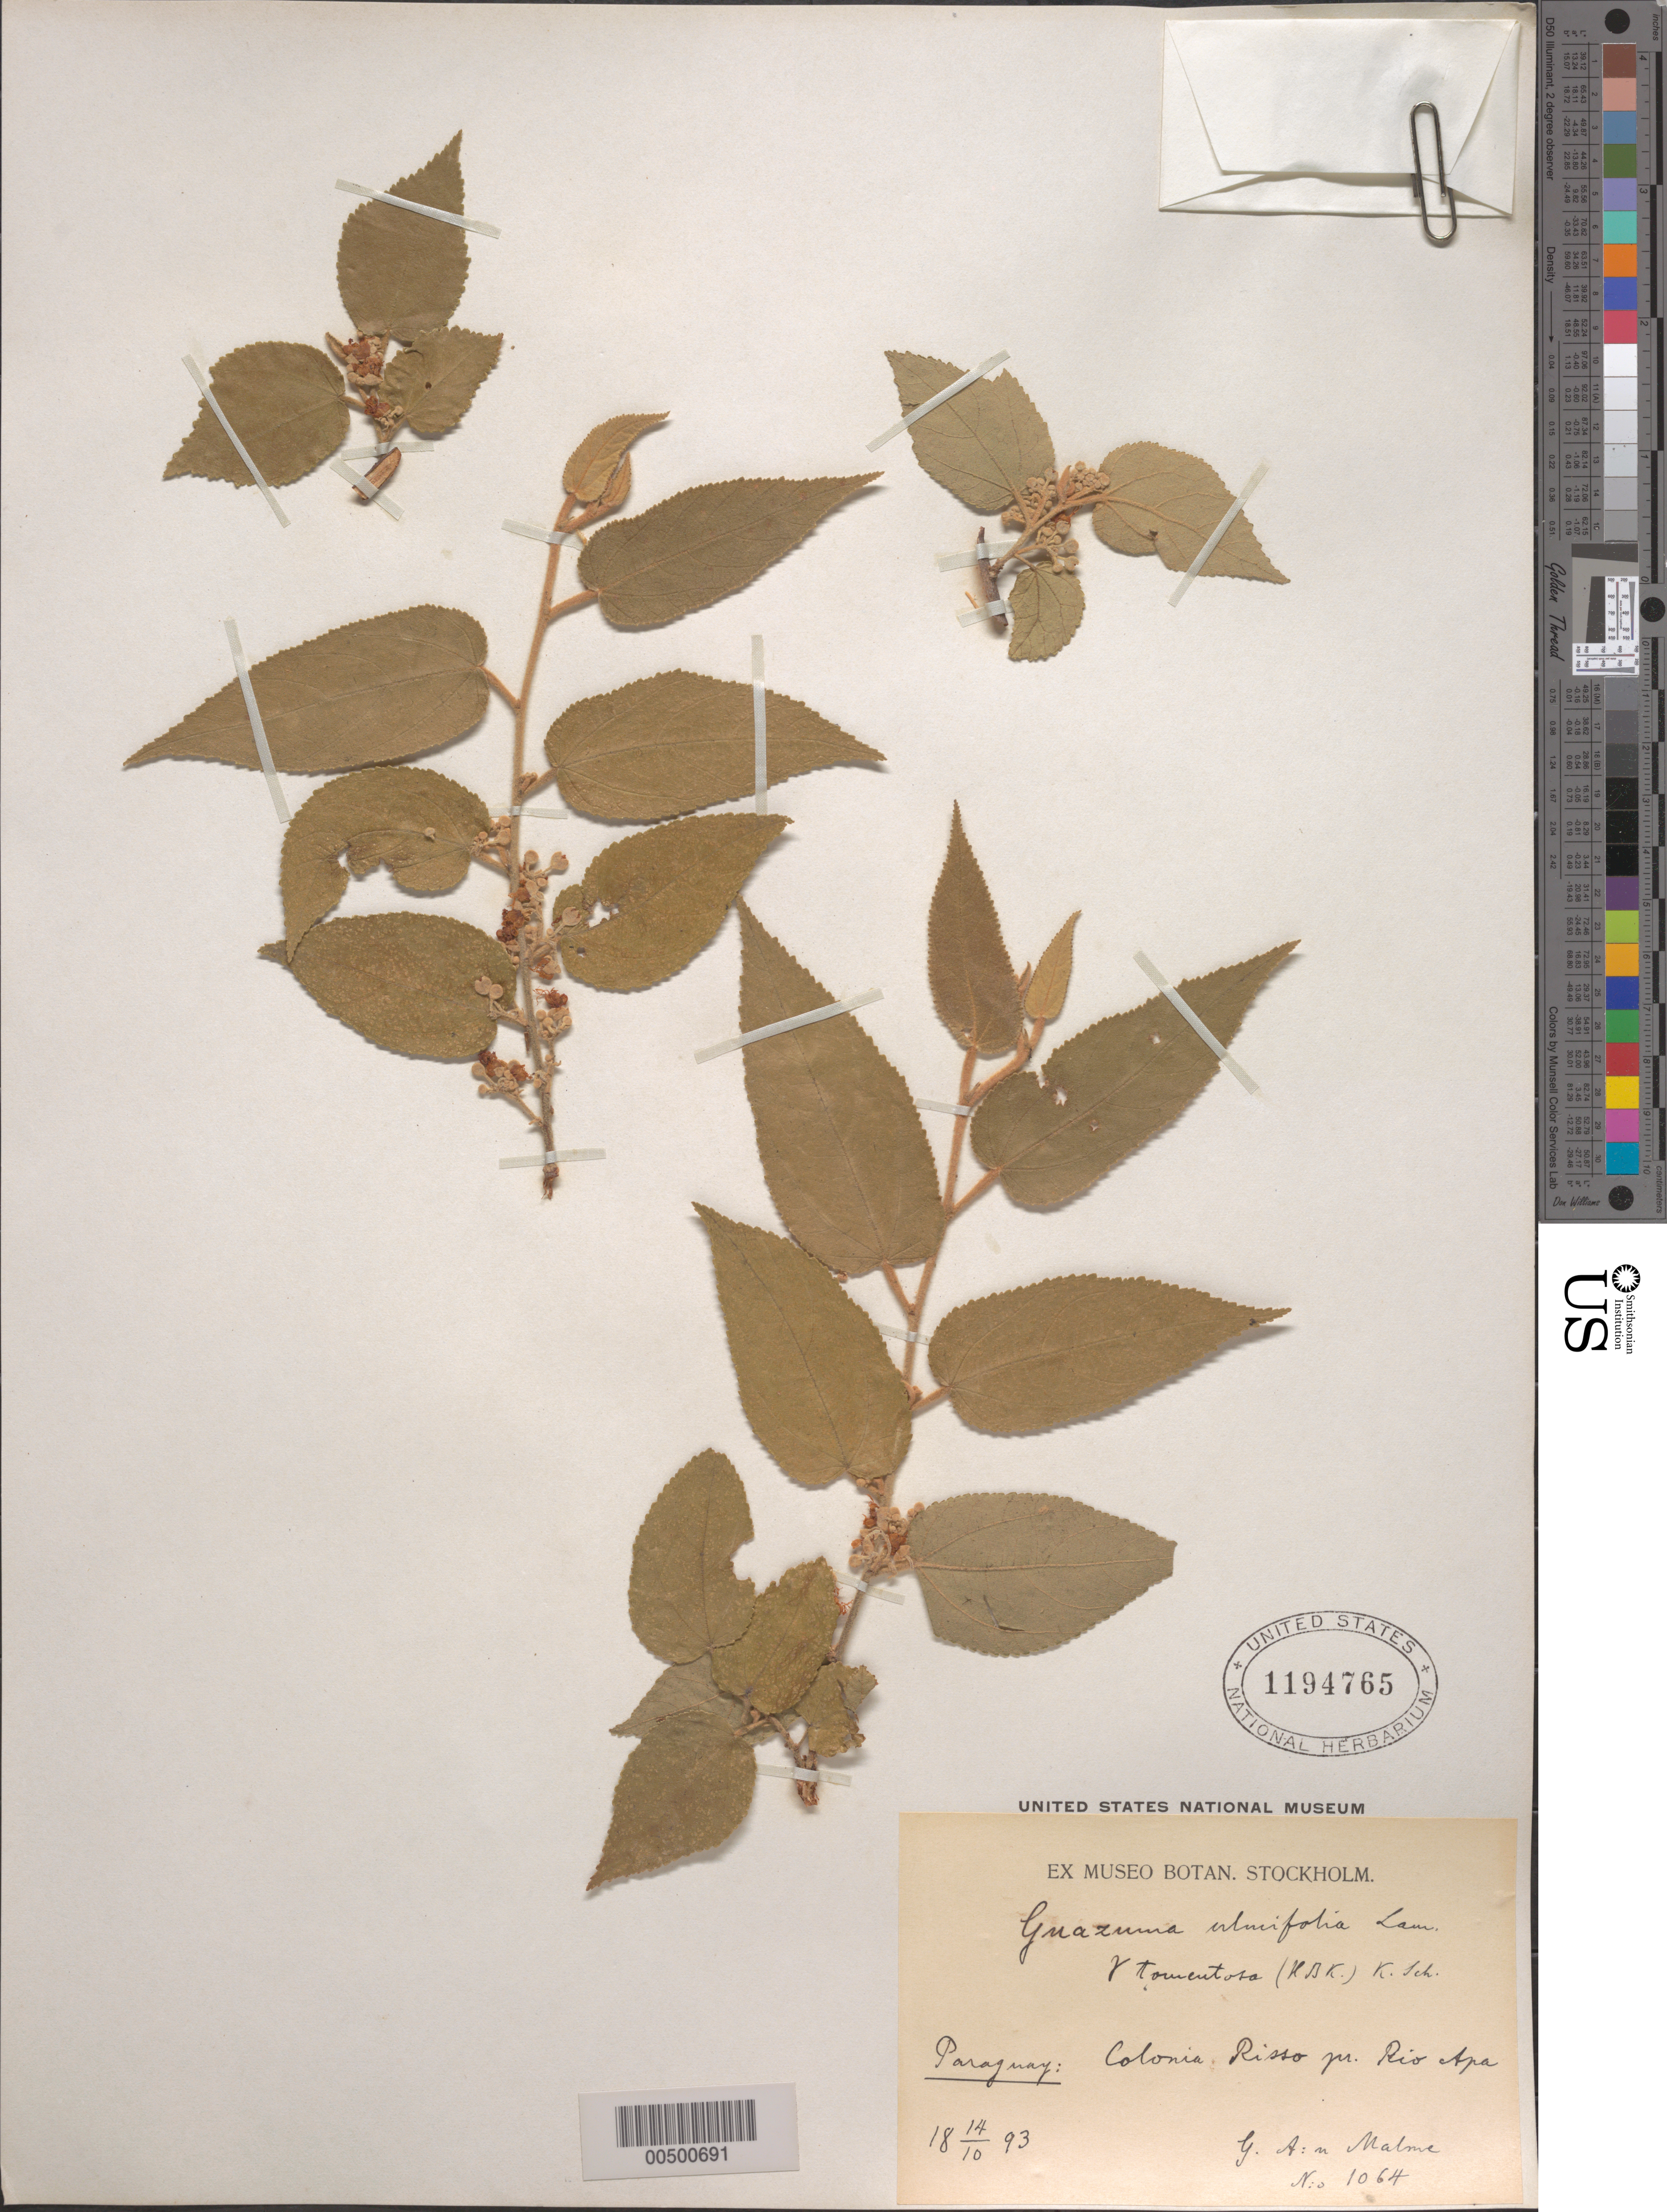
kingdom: Plantae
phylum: Tracheophyta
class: Magnoliopsida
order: Malvales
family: Malvaceae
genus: Guazuma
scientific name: Guazuma ulmifolia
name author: Lam.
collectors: G. O. A. Malme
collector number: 1064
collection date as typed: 14 Oct 1893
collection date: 1893-10-14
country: Paraguay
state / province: Concepción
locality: Colonia Risso pr. Rio Apa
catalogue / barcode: US 1194765